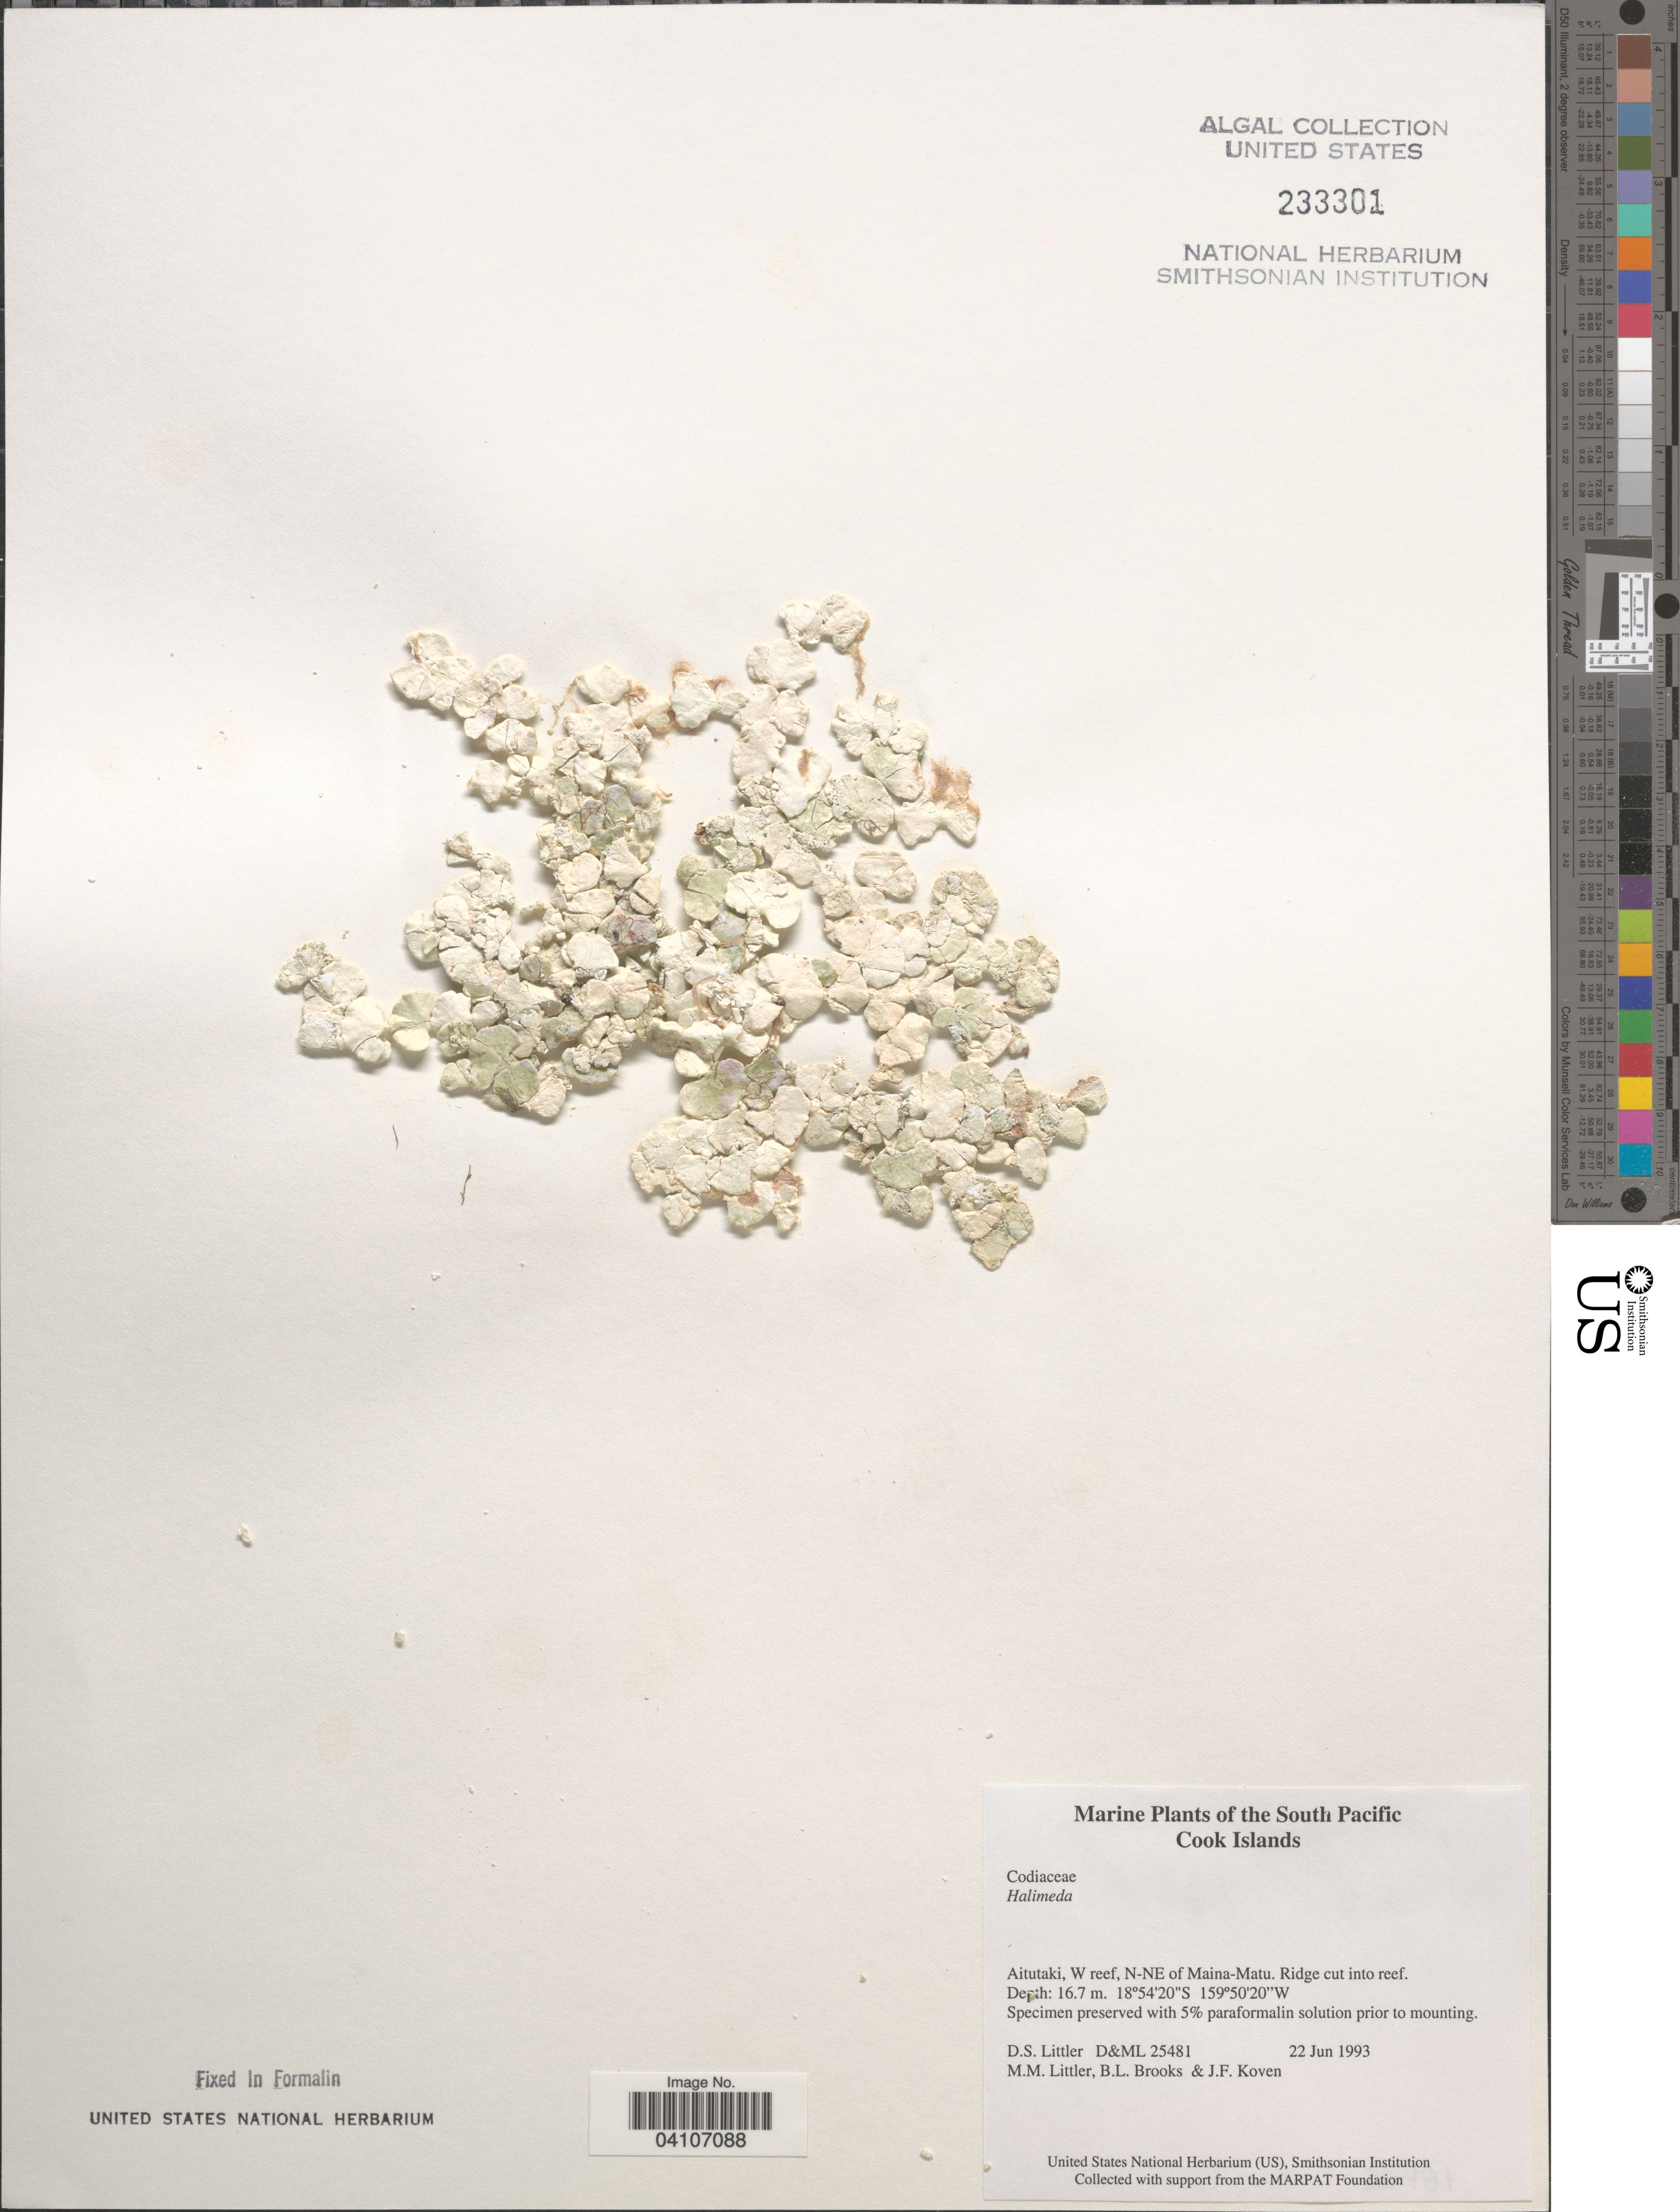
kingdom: Plantae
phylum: Chlorophyta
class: Ulvophyceae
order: Bryopsidales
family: Halimedaceae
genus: Halimeda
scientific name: Halimeda sp.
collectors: D. S. Littler, B. Brooks & J. Koven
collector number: D&ML25481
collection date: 1993-06-22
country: Cook Islands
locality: Aitutaki, W reef, N-NE of Maina-Matu. Ridge cut into reef.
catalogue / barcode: US 233301